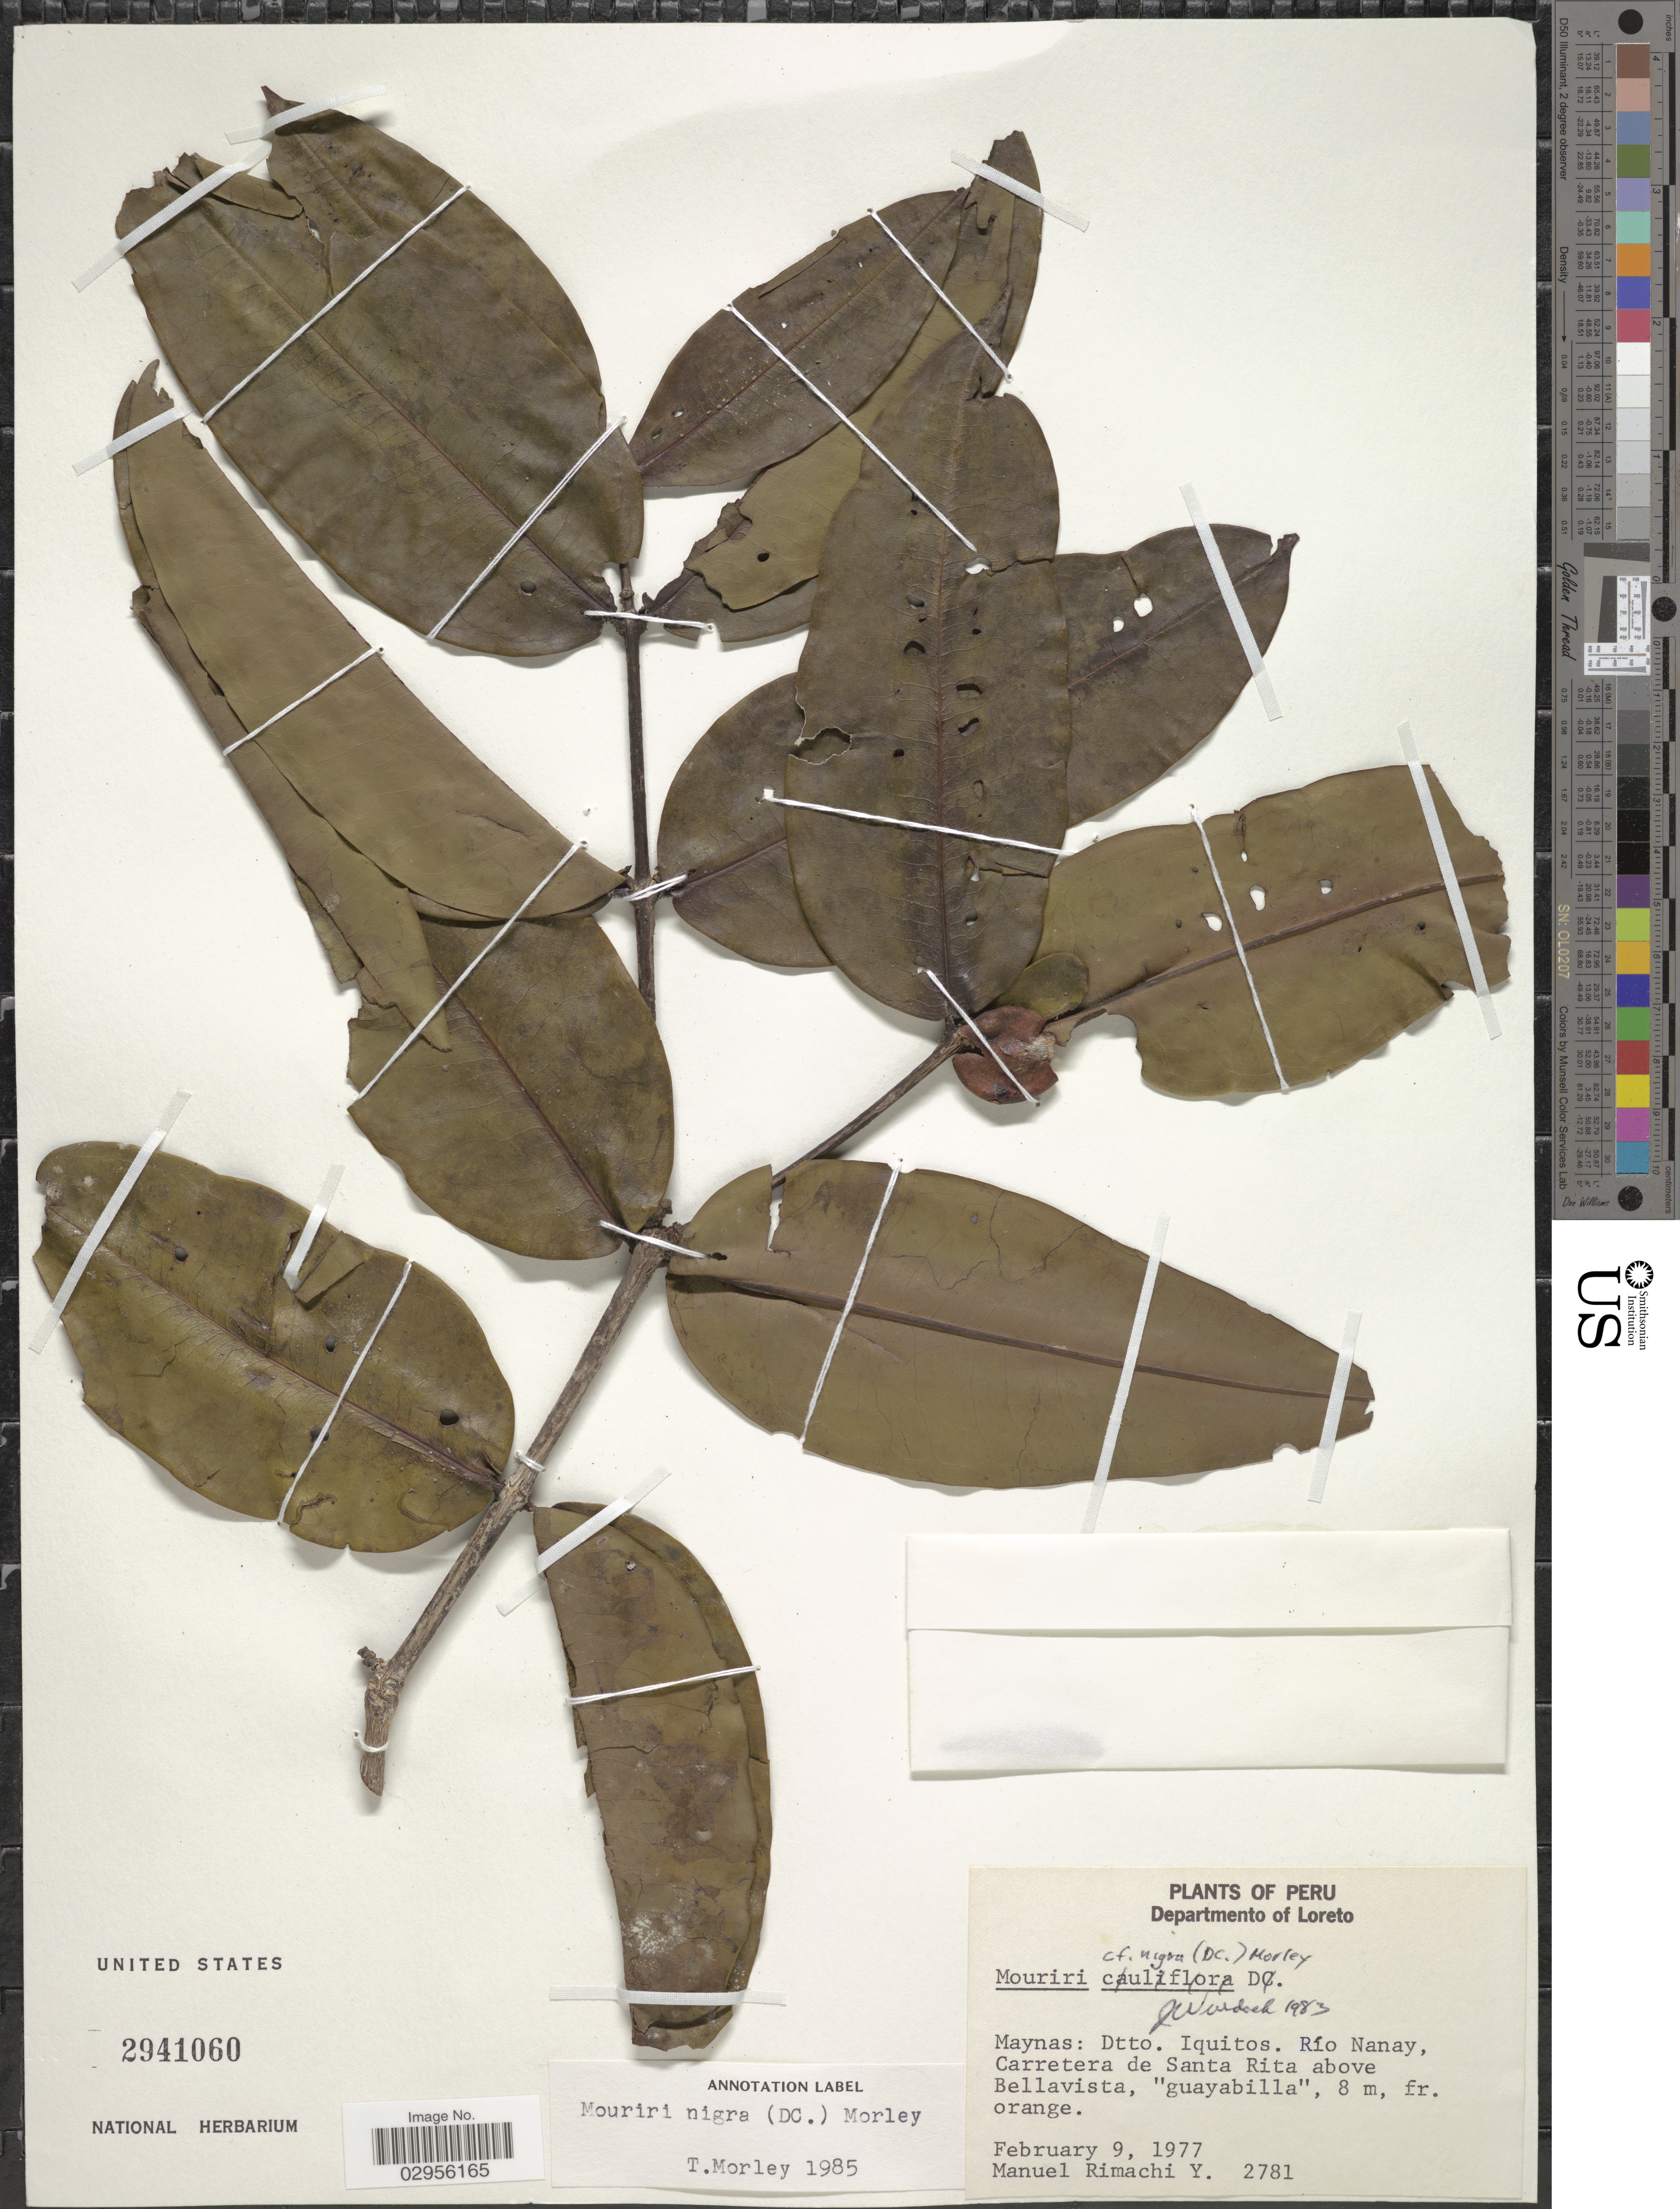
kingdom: Plantae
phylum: Tracheophyta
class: Magnoliopsida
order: Myrtales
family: Melastomataceae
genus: Mouriri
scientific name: Mouriri nigra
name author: (DC.) Morley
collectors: M. Rimachi Y.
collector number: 2781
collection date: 1977-02-09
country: Peru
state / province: Loreto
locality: Departmento of Loreto. Maynas: Dtto. Iquitos. Río Nanay, Carretera de Santa Rita above Bellavista, "guayabilla".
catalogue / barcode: US 2941060